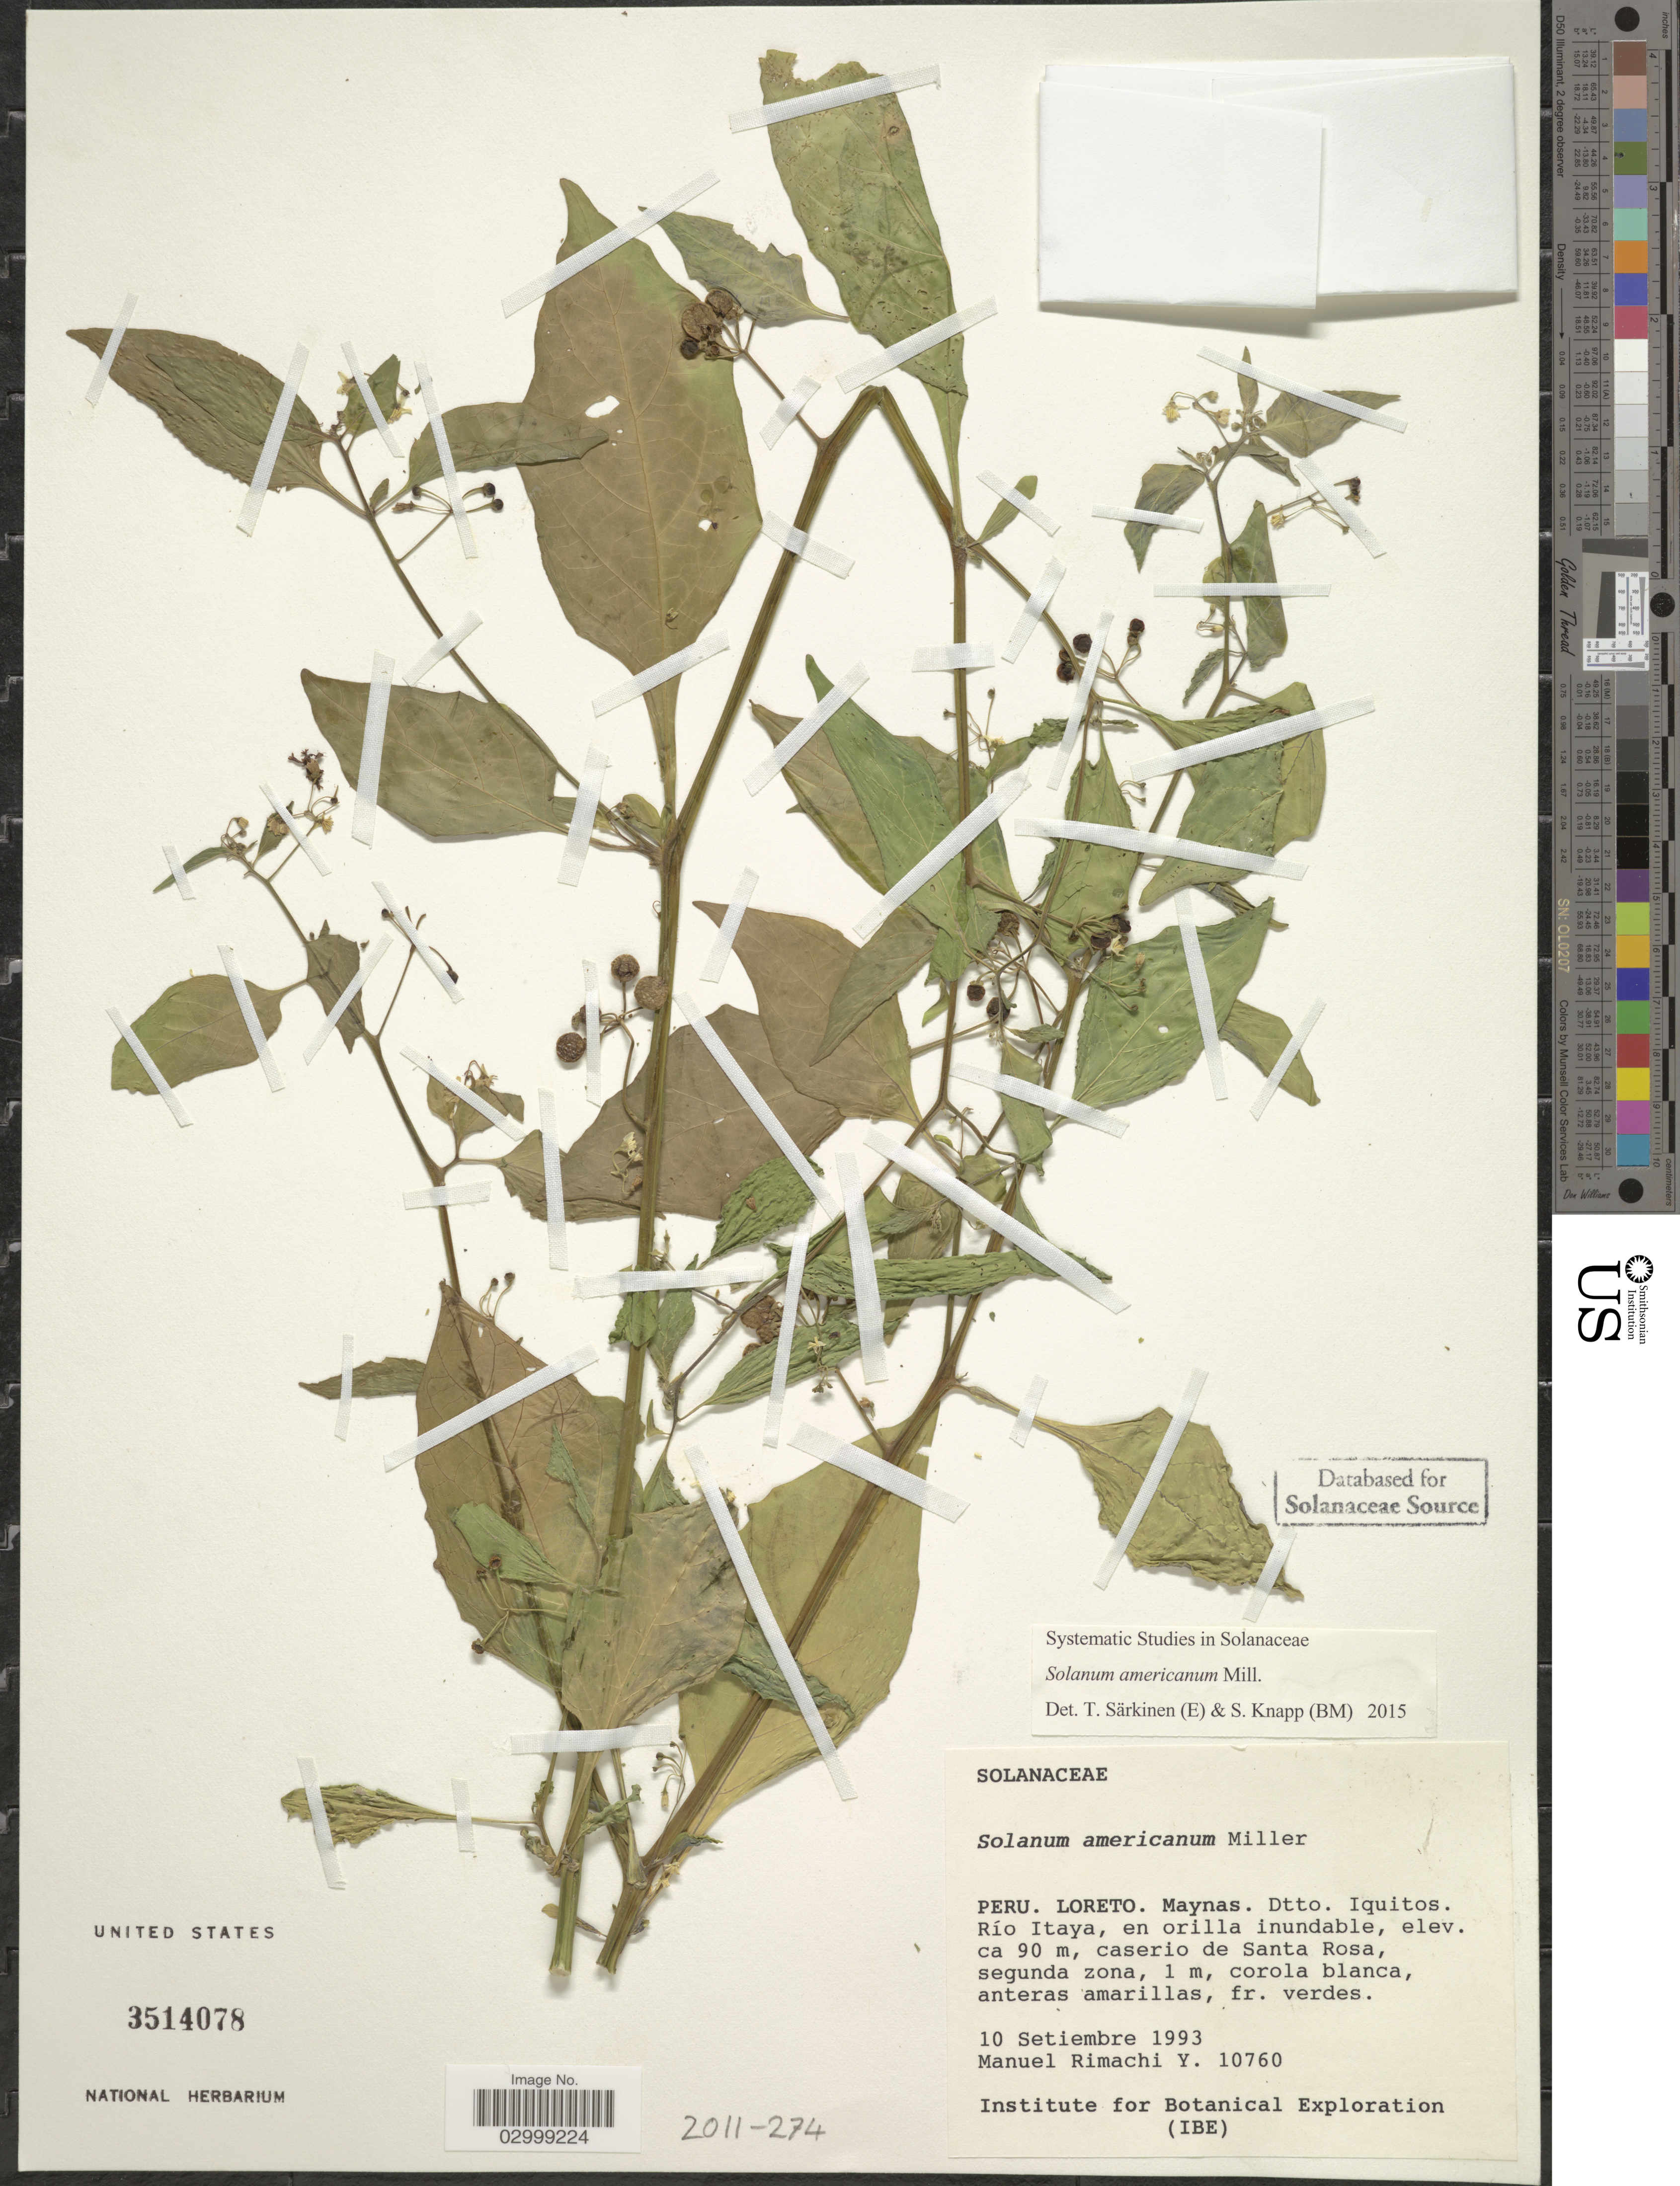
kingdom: Plantae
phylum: Tracheophyta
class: Magnoliopsida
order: Solanales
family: Solanaceae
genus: Solanum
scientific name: Solanum americanum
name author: Mill.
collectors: M. Rimachi Y.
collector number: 10760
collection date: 1993-09-10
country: Peru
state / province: Loreto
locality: Maynas, Dtto. Iquitos, Río Itaya, en orilla inundable, caserio de Santa Rosa.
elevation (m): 90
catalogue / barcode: US 3514078